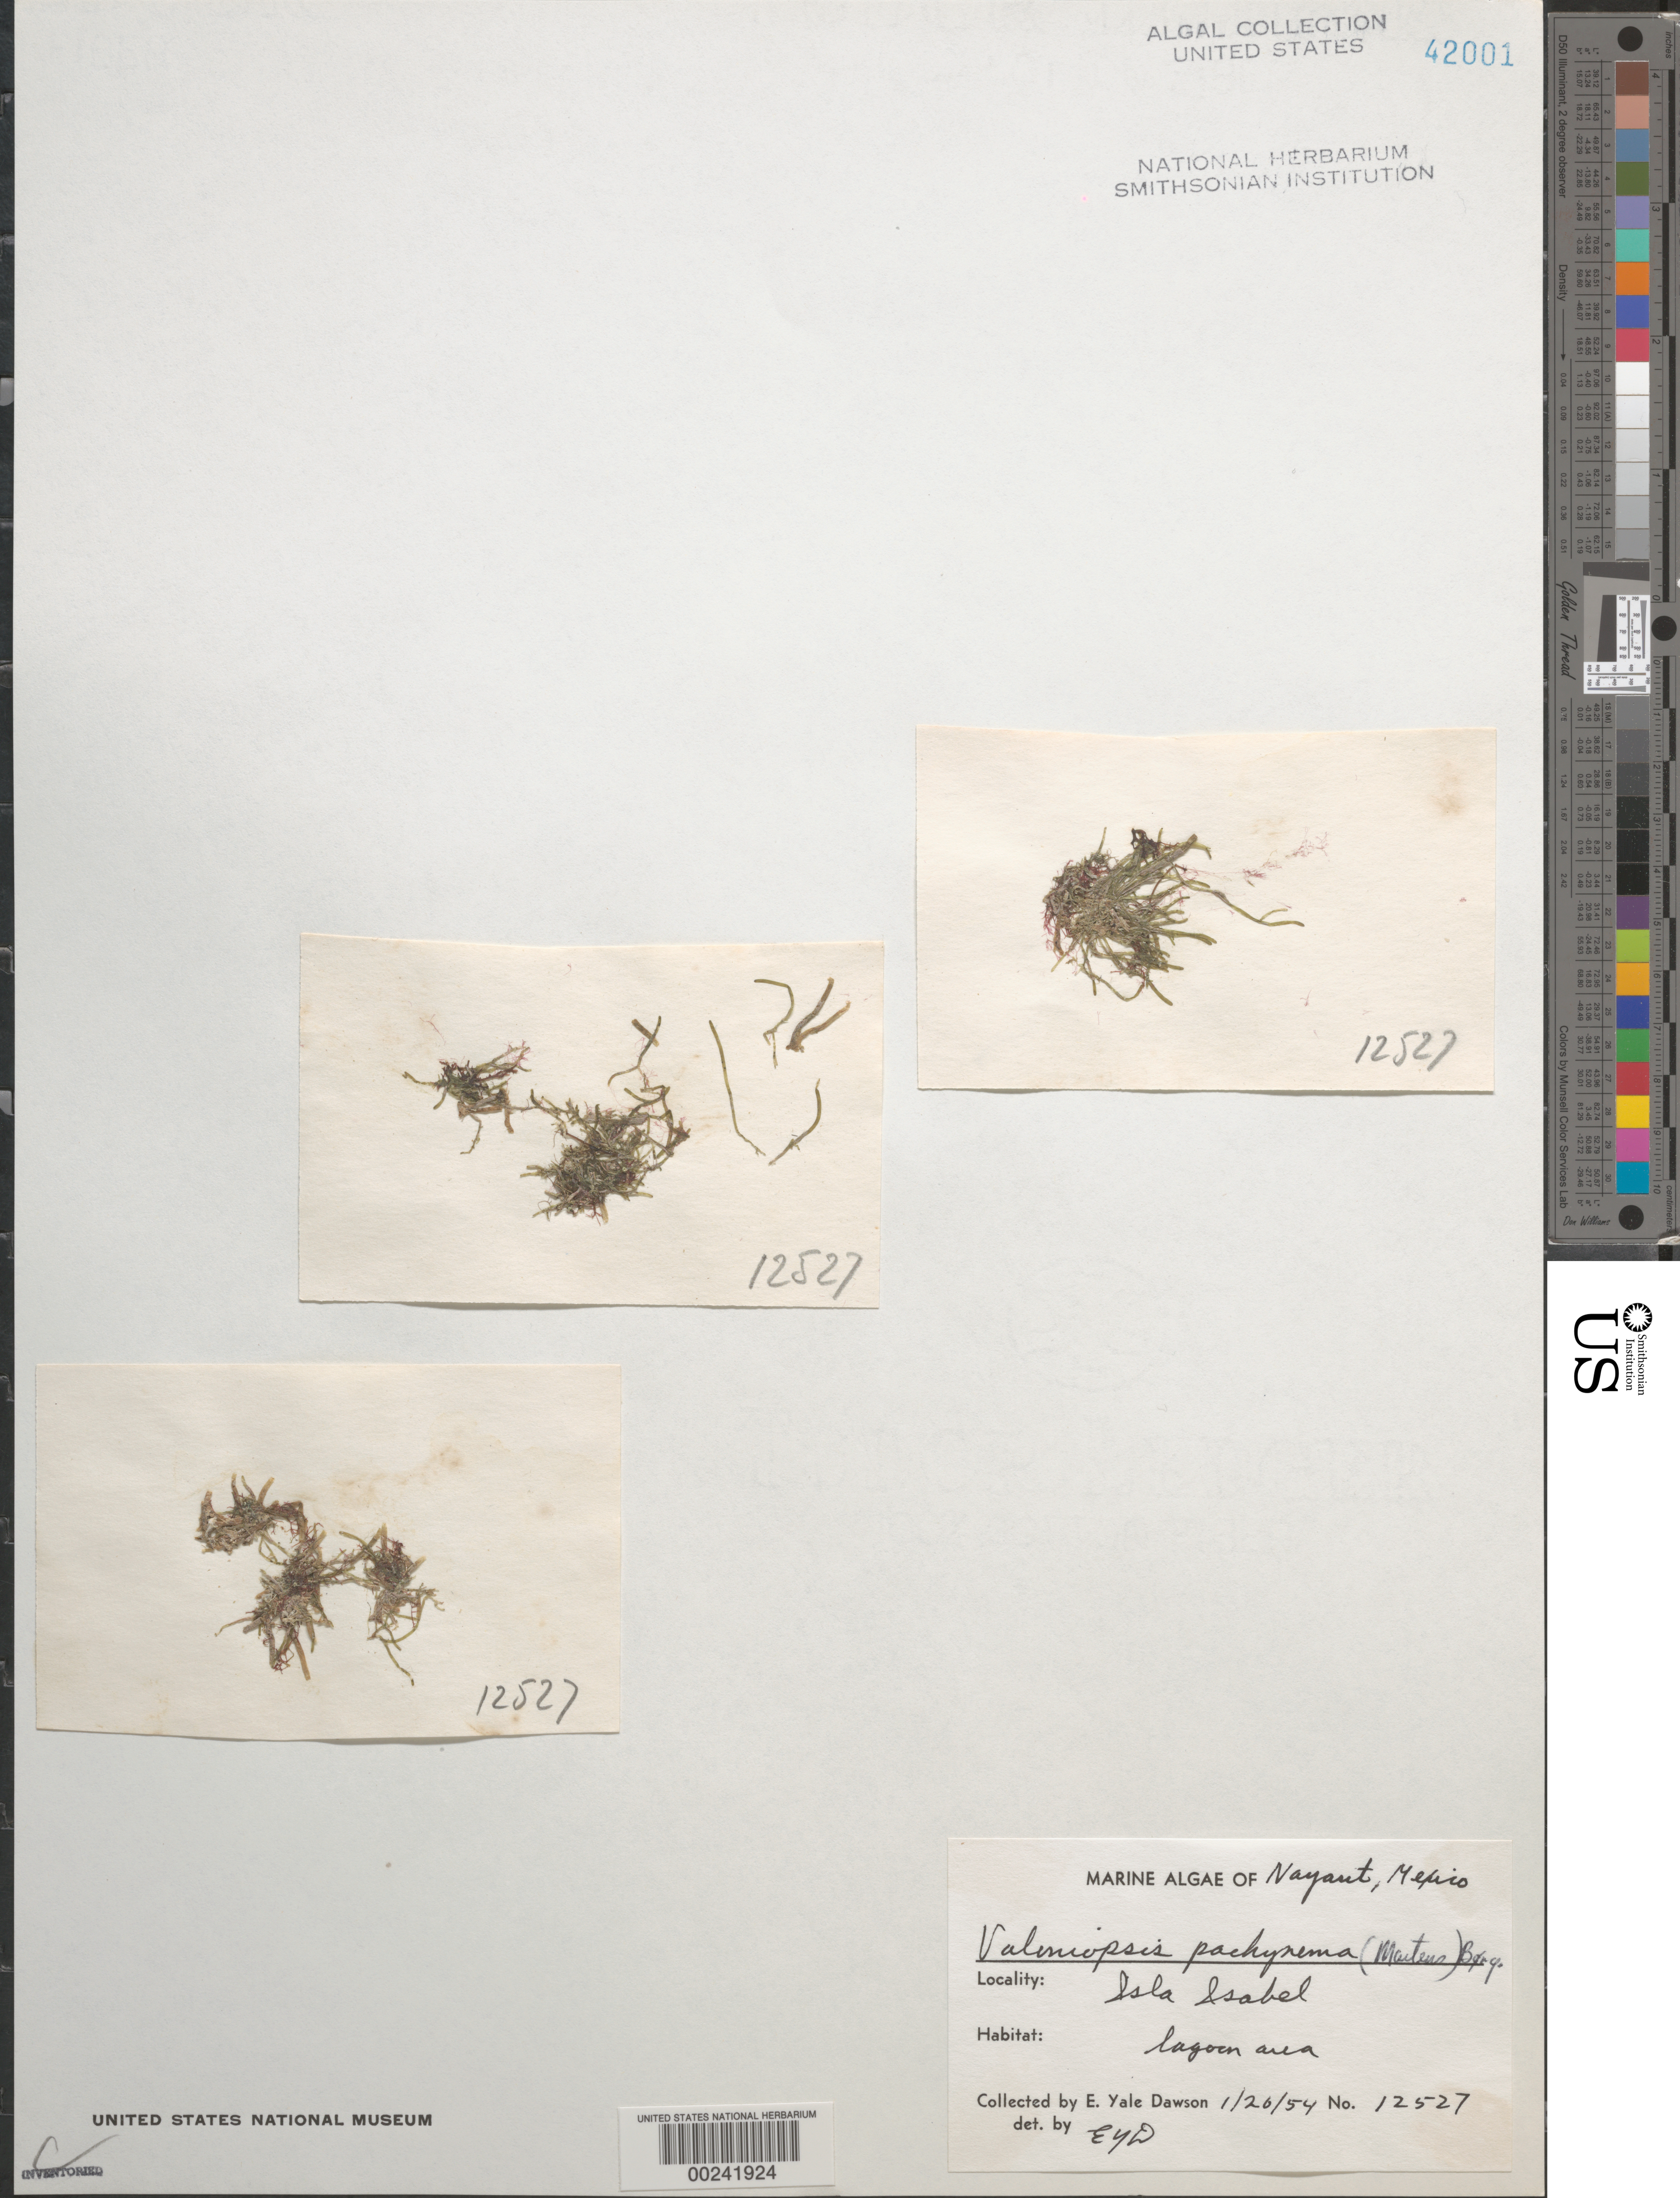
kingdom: Plantae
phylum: Chlorophyta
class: Ulvophyceae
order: Siphonocladales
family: Valoniaceae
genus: Valoniopsis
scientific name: Valoniopsis pachynema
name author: (G. Martens) Børgesen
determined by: Dawson, E. Y.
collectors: E. Y. Dawson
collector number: EYD 12527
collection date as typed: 26 Jan 1954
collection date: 1954-01-26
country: Mexico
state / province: Nayarit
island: Isla Isabela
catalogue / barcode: US 42001